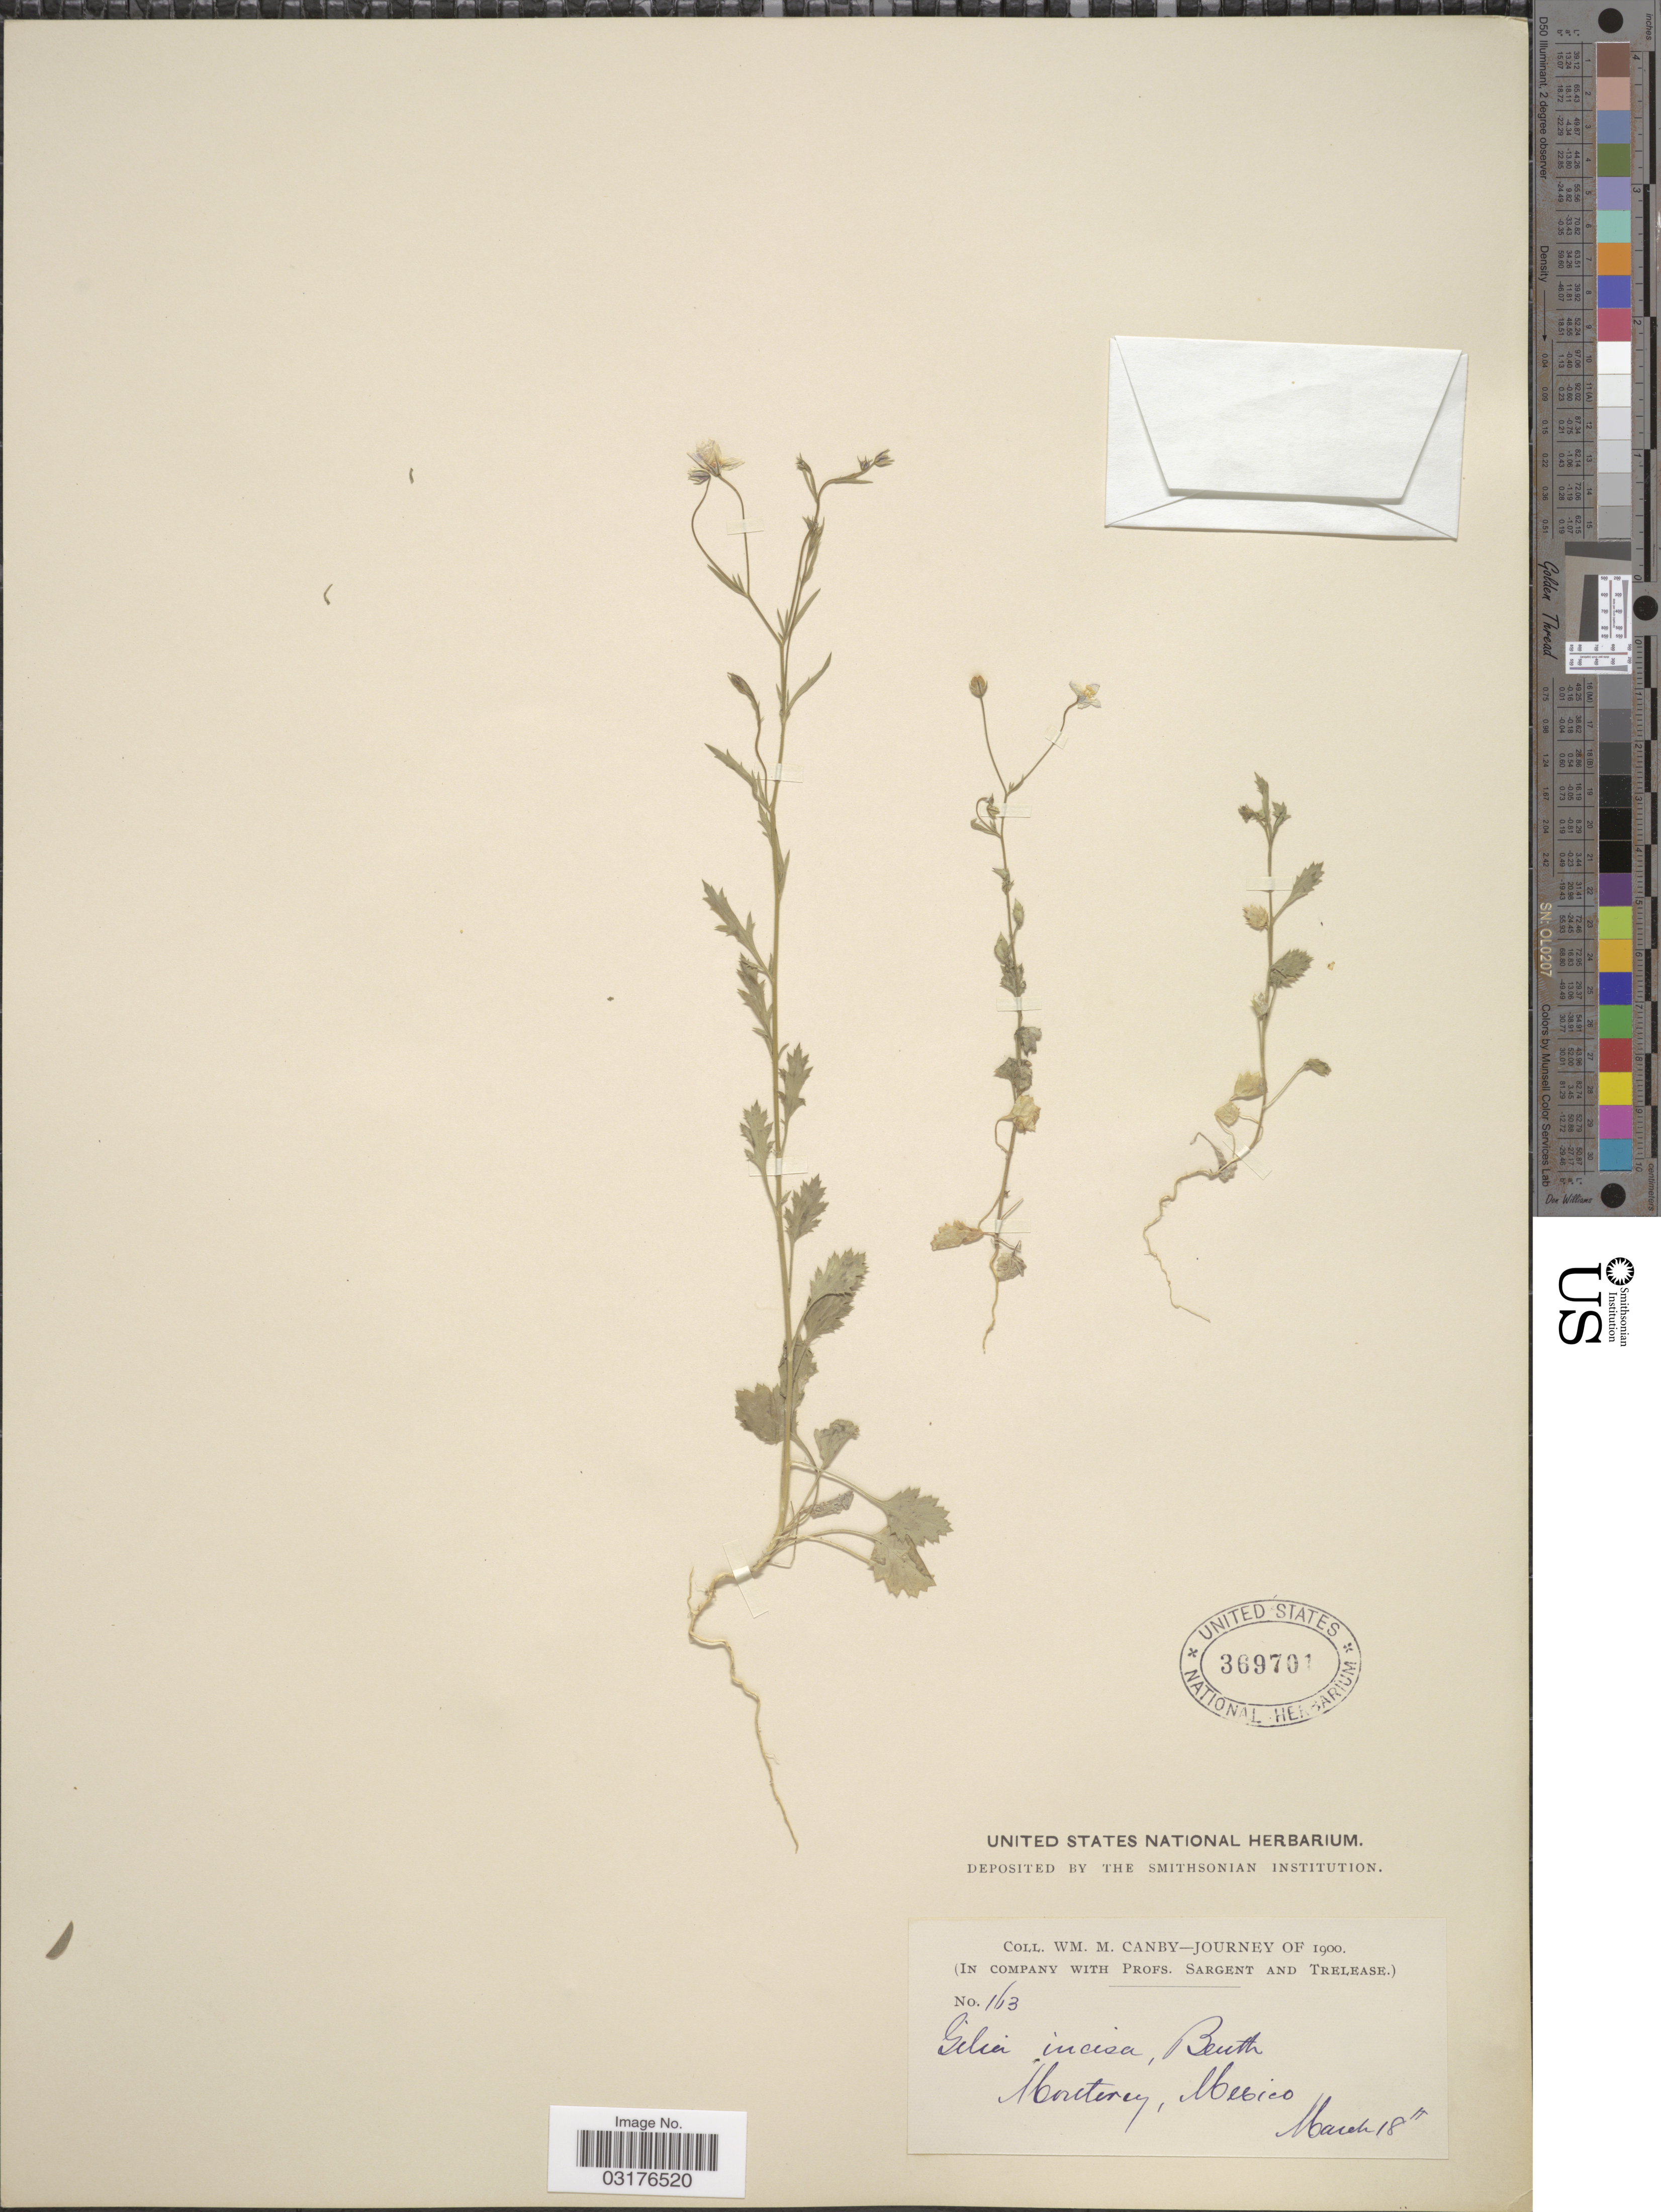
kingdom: Plantae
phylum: Tracheophyta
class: Magnoliopsida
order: Ericales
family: Polemoniaceae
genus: Giliastrum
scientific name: Giliastrum incisum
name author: (Benth.) J.M. Porter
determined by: Strong, Mark T., (BOT), Smithsonian Institution - National Museum of Natural History (UNITED STATES)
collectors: W. Canby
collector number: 163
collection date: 1900-03-18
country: Mexico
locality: Monterey.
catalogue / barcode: US 369701